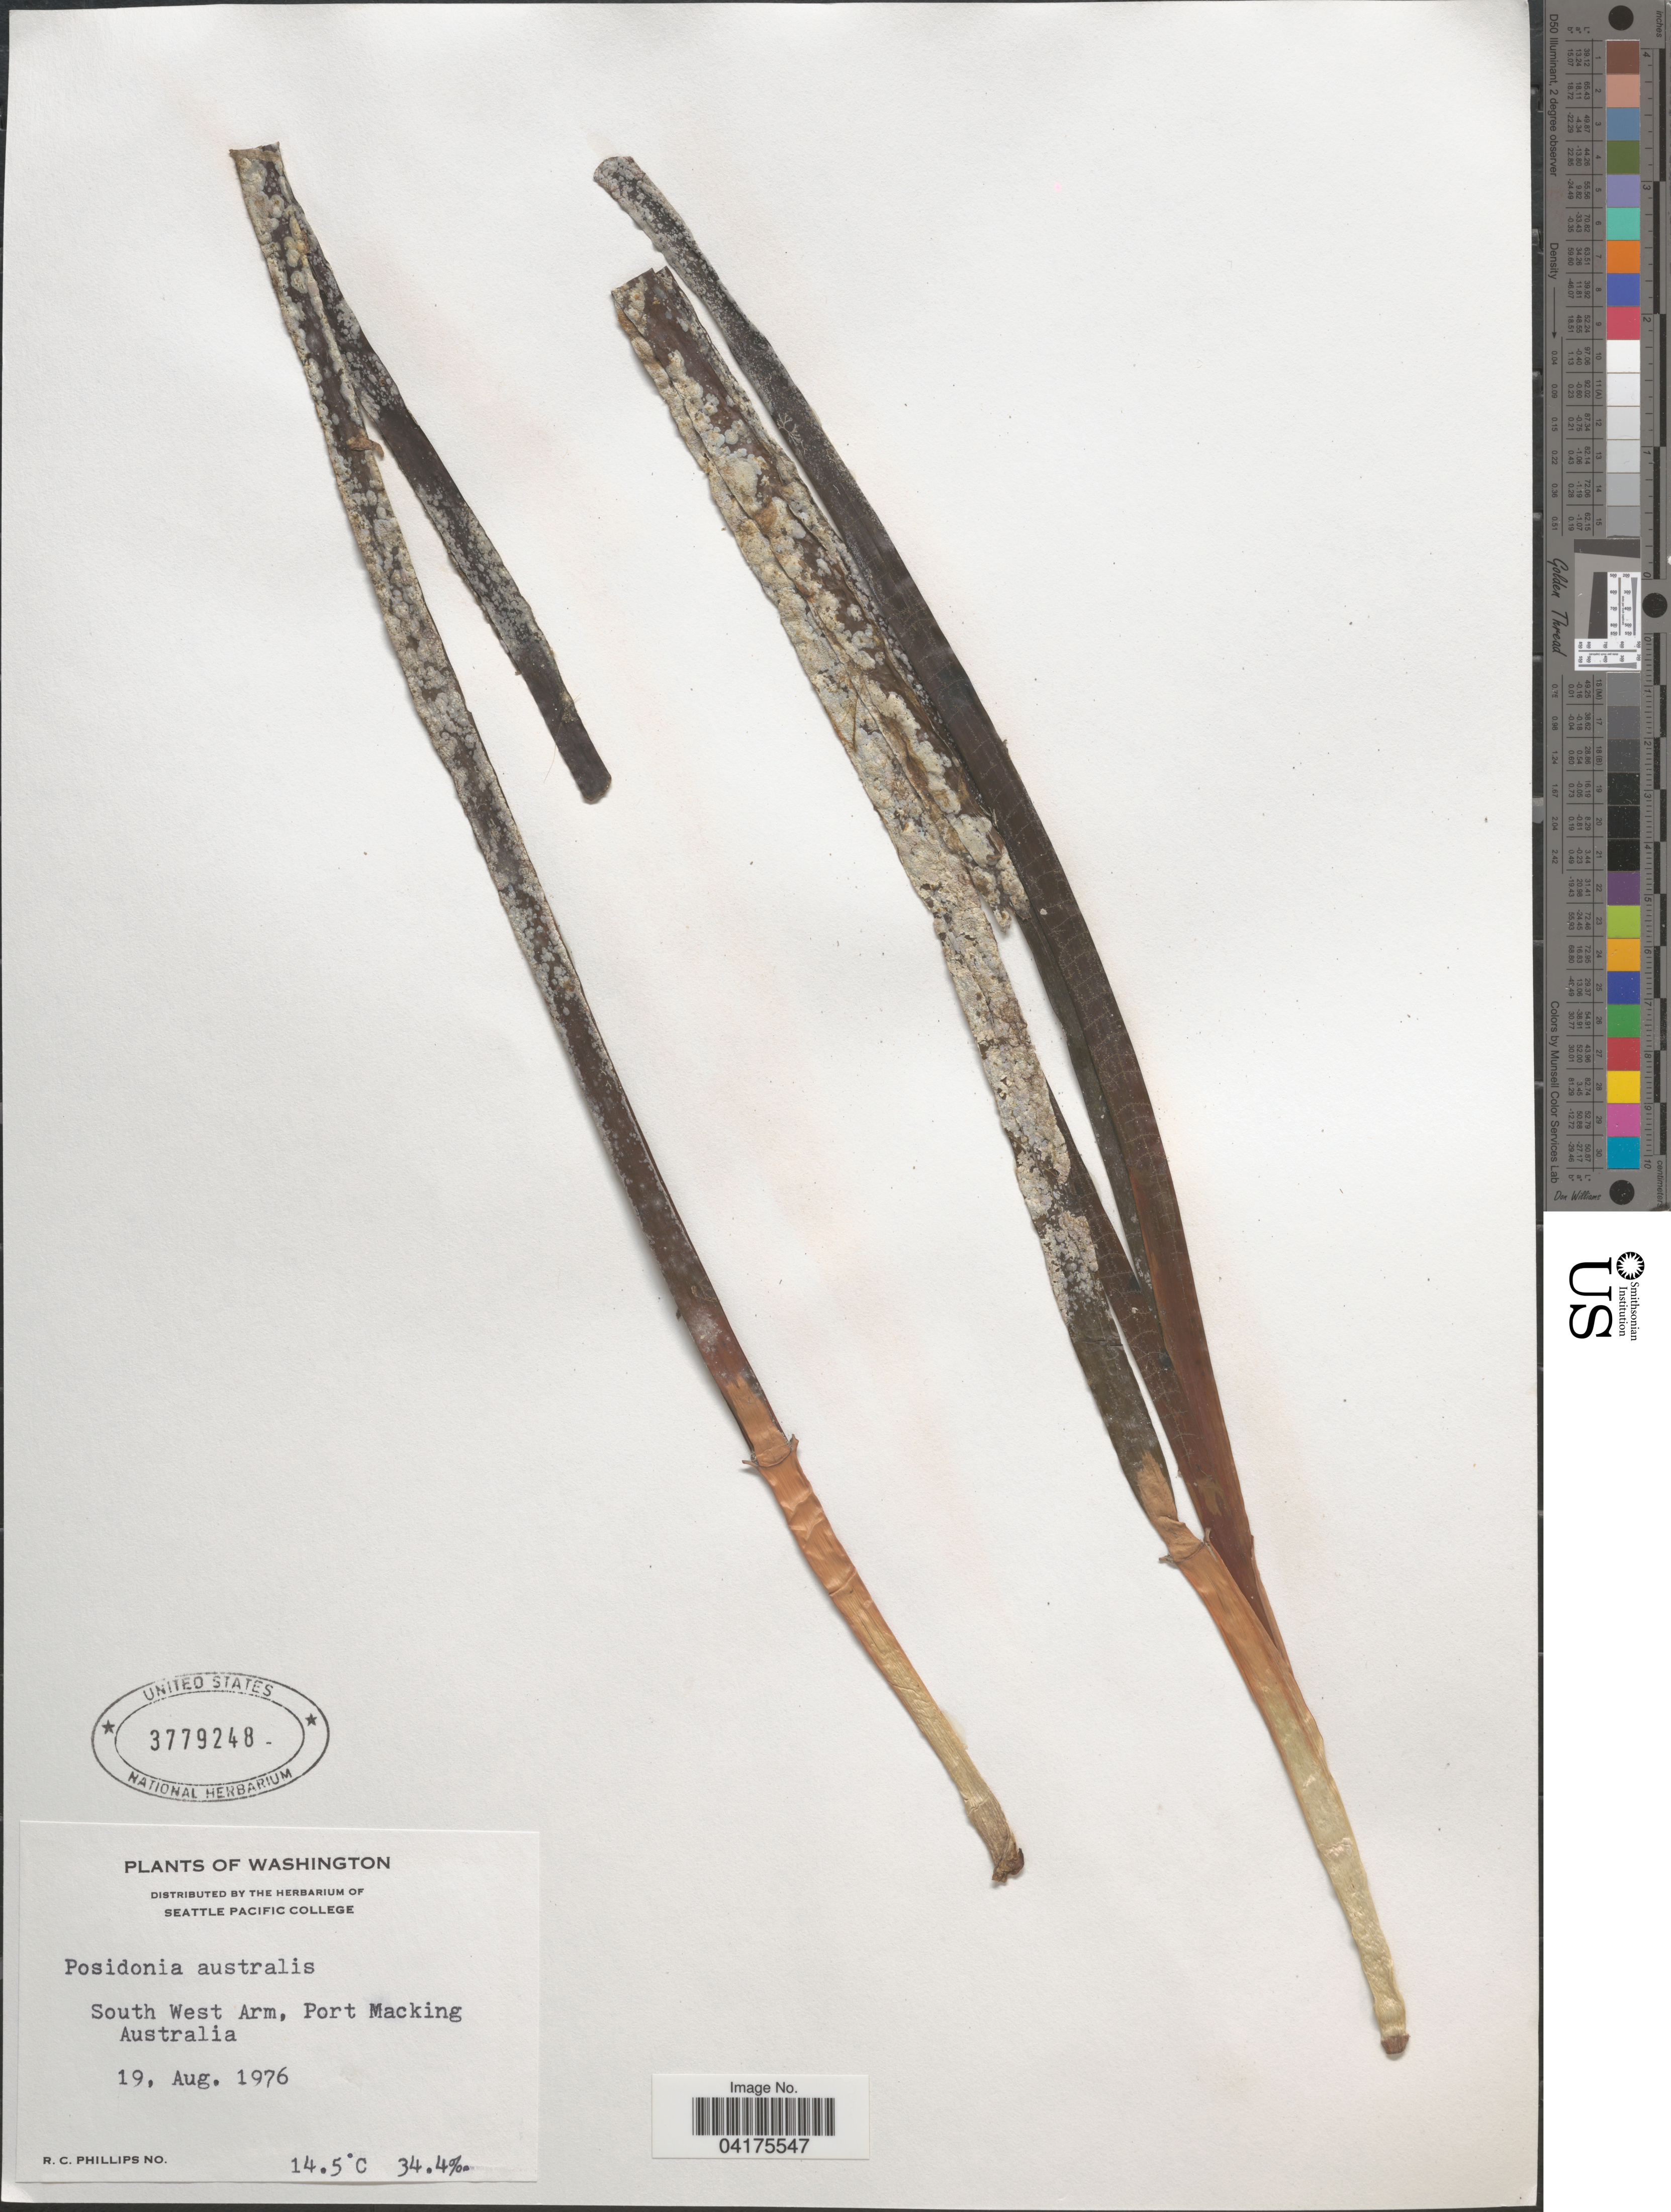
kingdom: Plantae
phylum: Tracheophyta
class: Liliopsida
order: Alismatales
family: Posidoniaceae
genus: Posidonia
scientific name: Posidonia australis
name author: Hook. f.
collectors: R. C. Phillips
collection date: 1976-08-19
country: Australia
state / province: New South Wales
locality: South West Arm, Port Macking [= Port Hacking].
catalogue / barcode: US 3779248